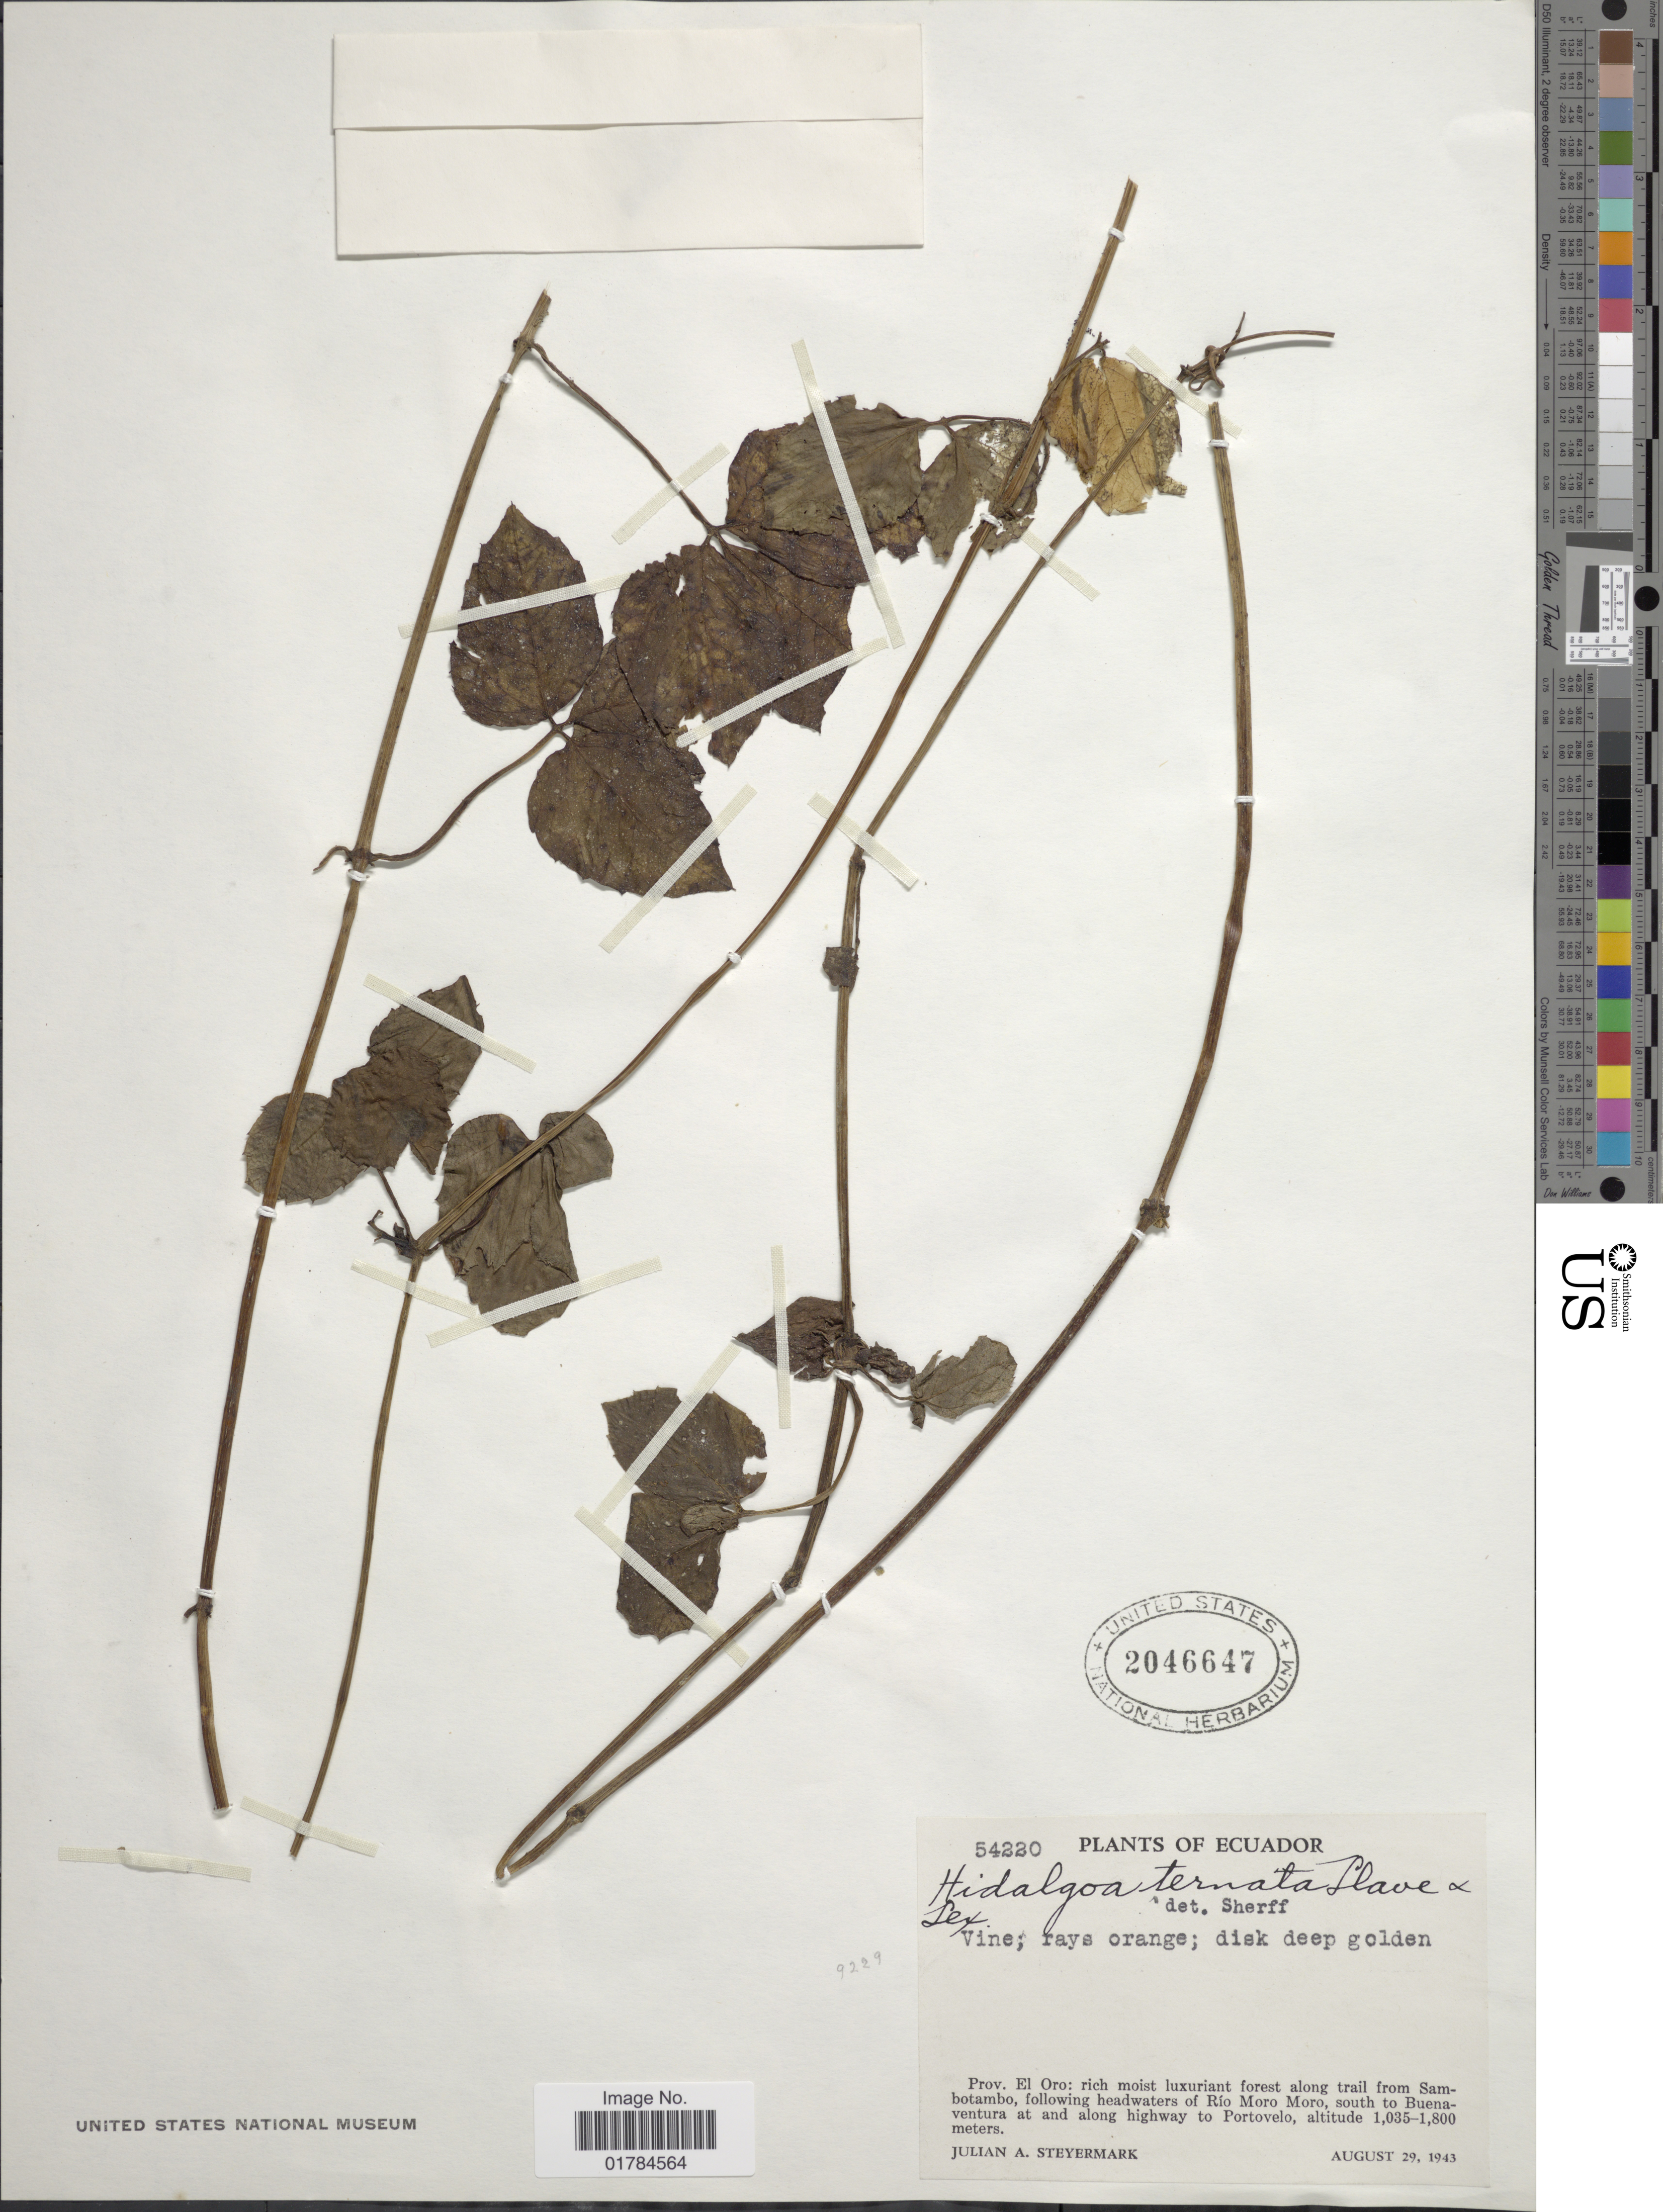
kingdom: Plantae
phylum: Tracheophyta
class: Magnoliopsida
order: Asterales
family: Asteraceae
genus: Hidalgoa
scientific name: Hidalgoa ternata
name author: La Llave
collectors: J. Steyermark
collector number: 54220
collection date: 1943-08-29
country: Ecuador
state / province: El Oro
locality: Rich moist luxuriant forest along trail from Sambotambo, following headwaters of Rio Moro, south to Buenaventura at and along highway to Portovelo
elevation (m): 1035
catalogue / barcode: US 2046647